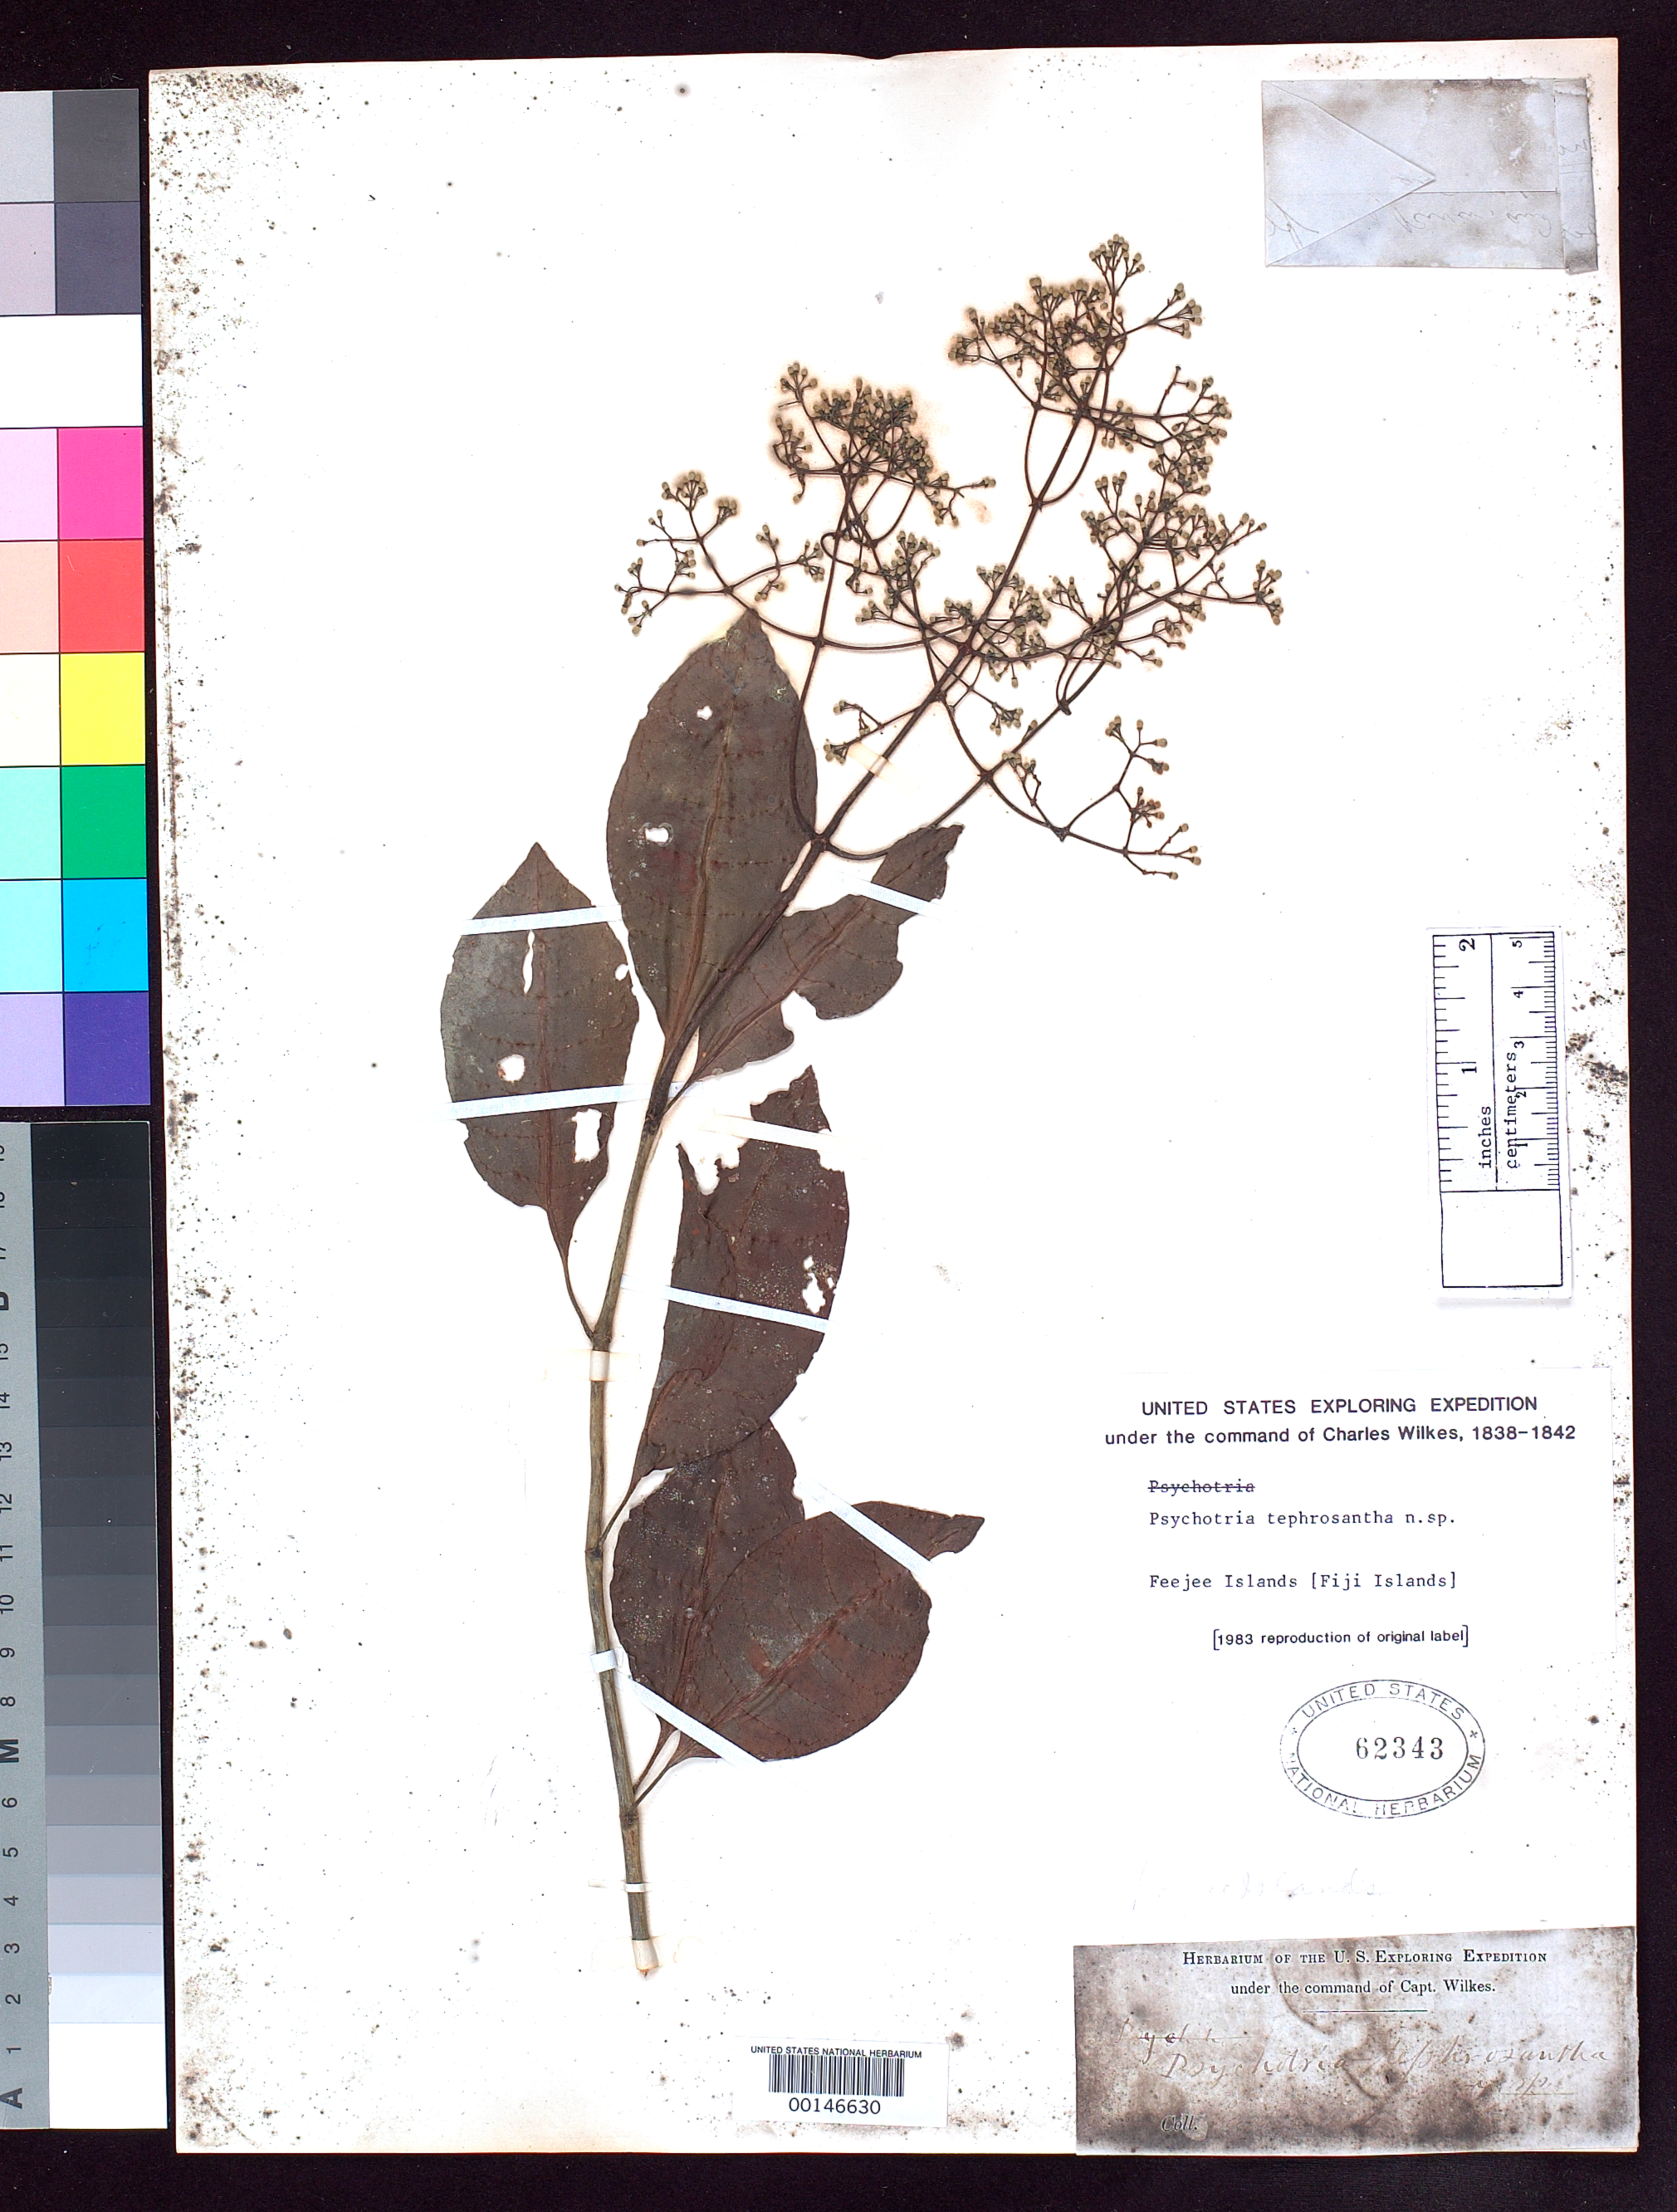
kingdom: Plantae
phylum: Tracheophyta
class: Magnoliopsida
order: Gentianales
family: Rubiaceae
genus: Psychotria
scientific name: Psychotria tephrosantha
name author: A. Gray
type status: Type Collection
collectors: Wilkes Explor. Exped.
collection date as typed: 1838 to -- --- 1842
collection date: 1838/1842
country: Fiji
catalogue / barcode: US 62343